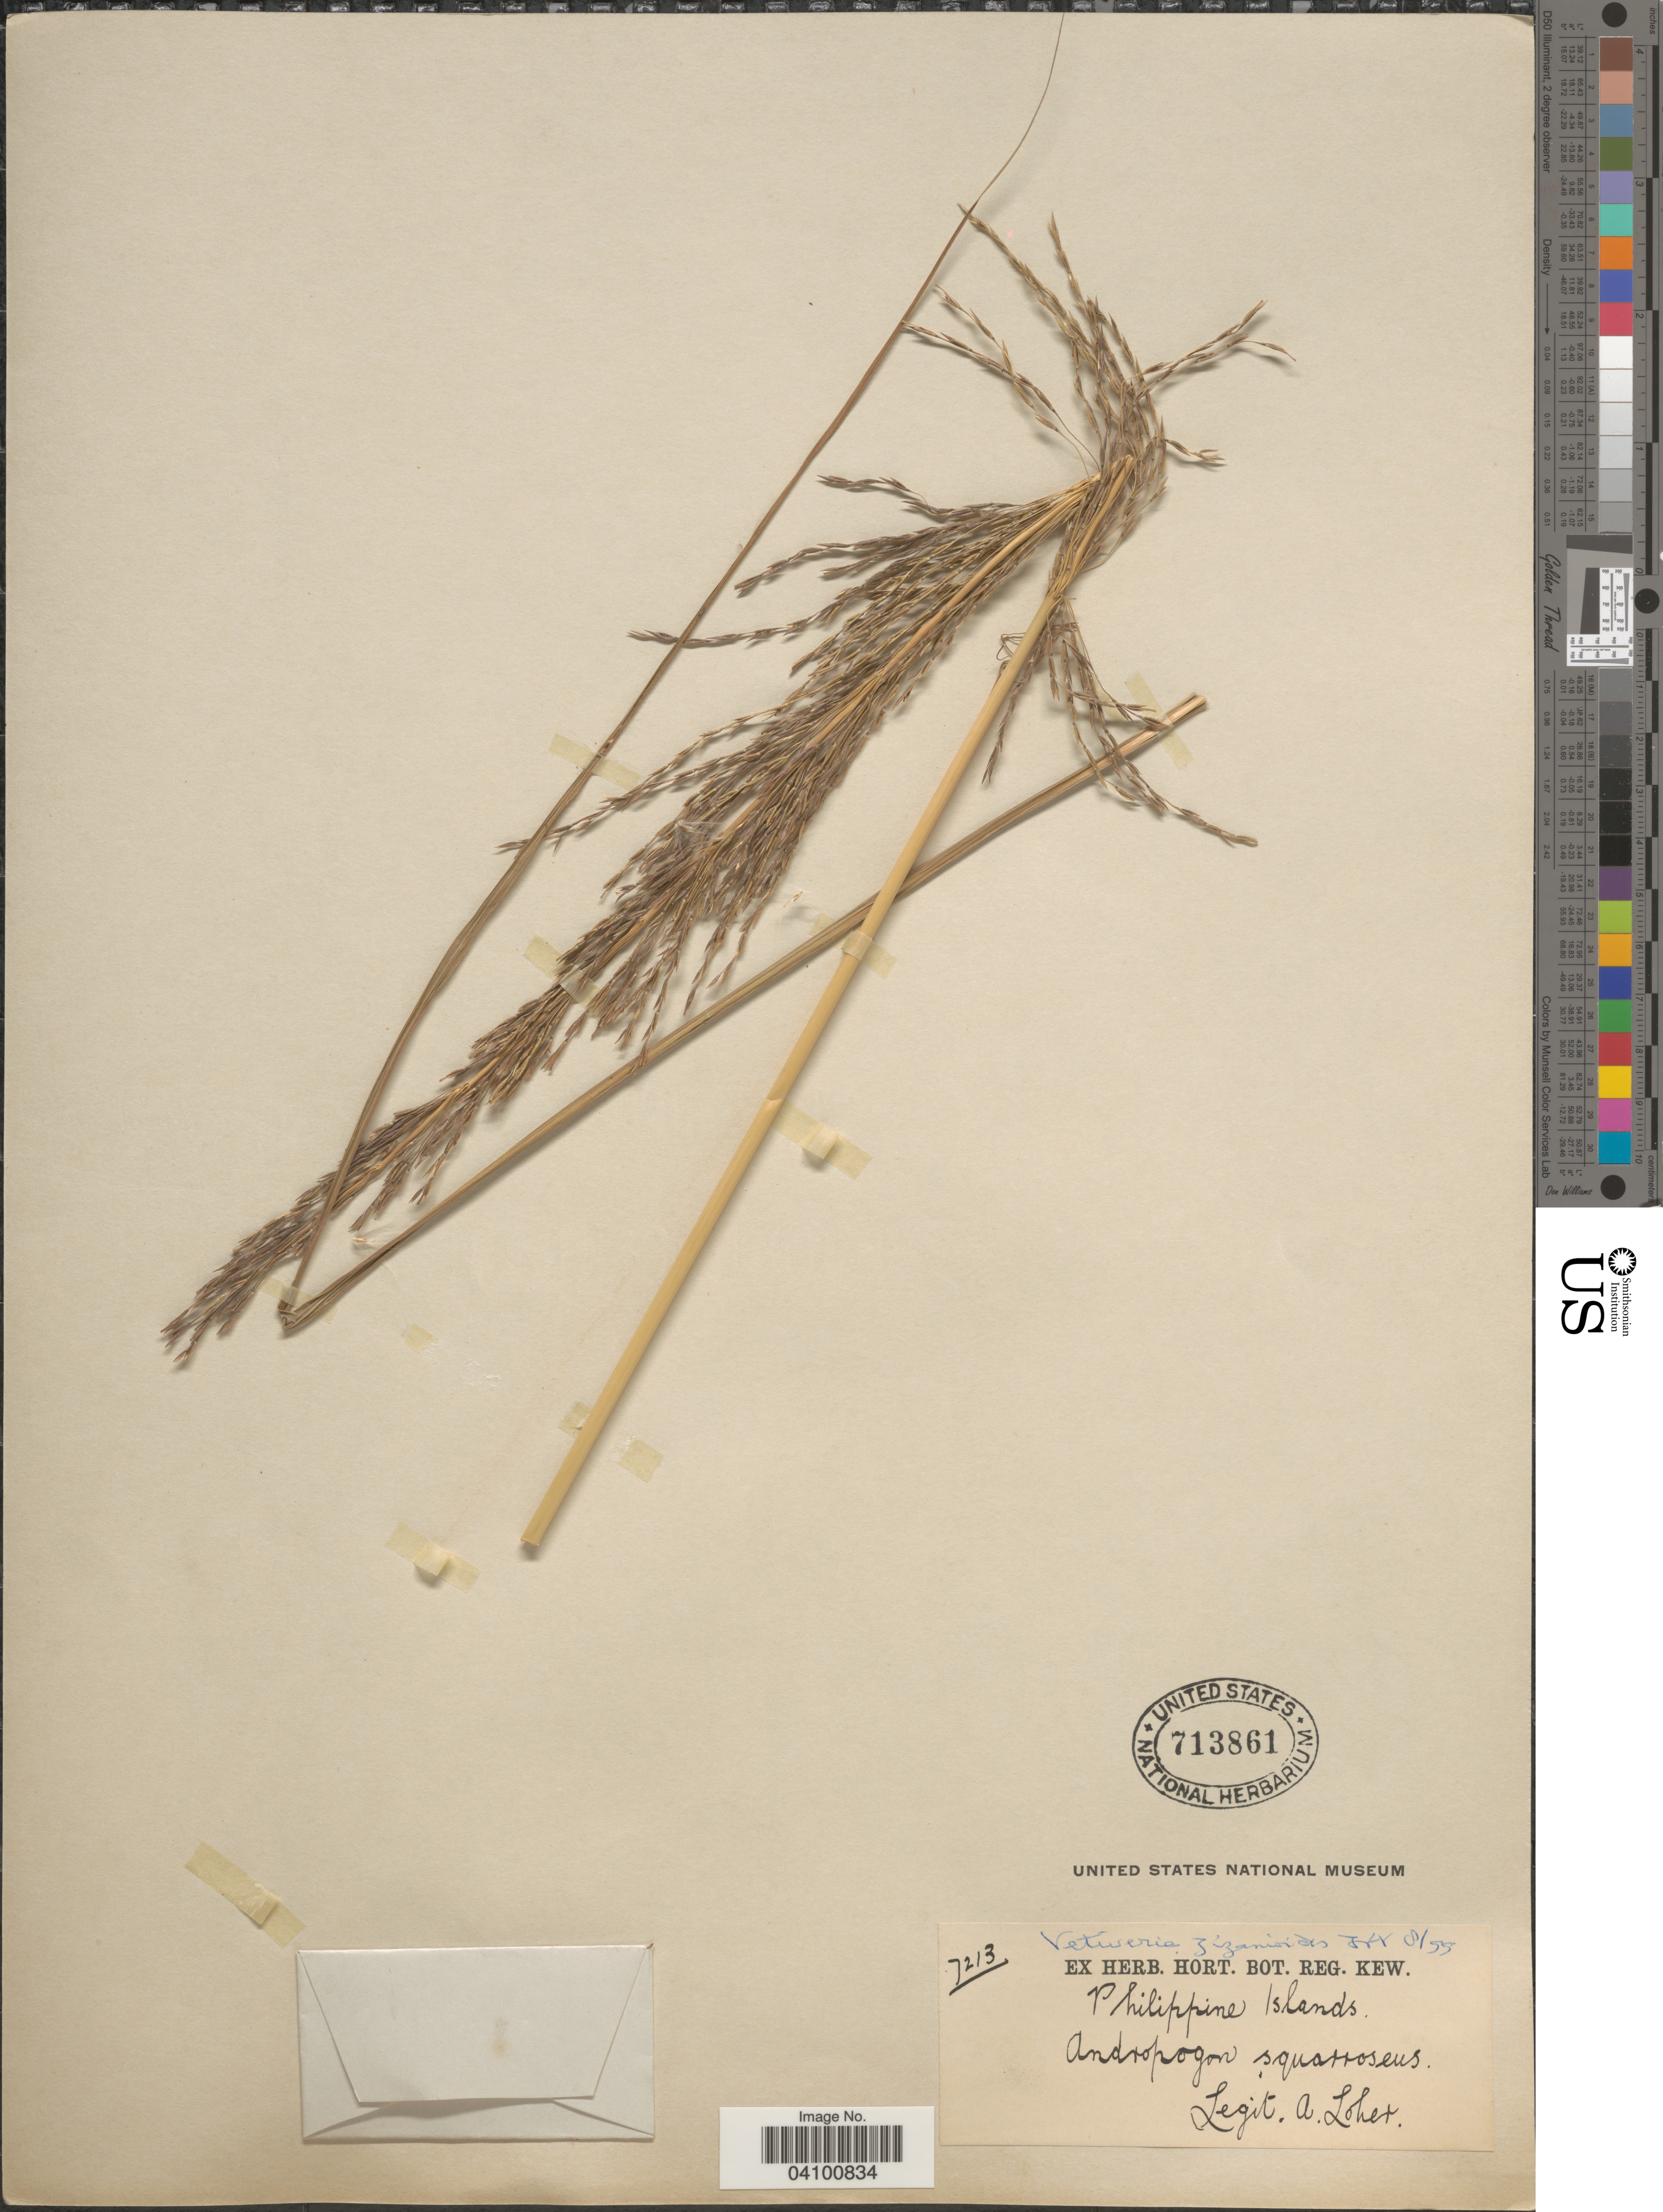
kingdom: Plantae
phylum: Tracheophyta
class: Liliopsida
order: Poales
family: Poaceae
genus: Chrysopogon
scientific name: Chrysopogon zizanioides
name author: (L.) Roberty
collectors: A. Loher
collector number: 7213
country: Philippines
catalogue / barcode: US 713861